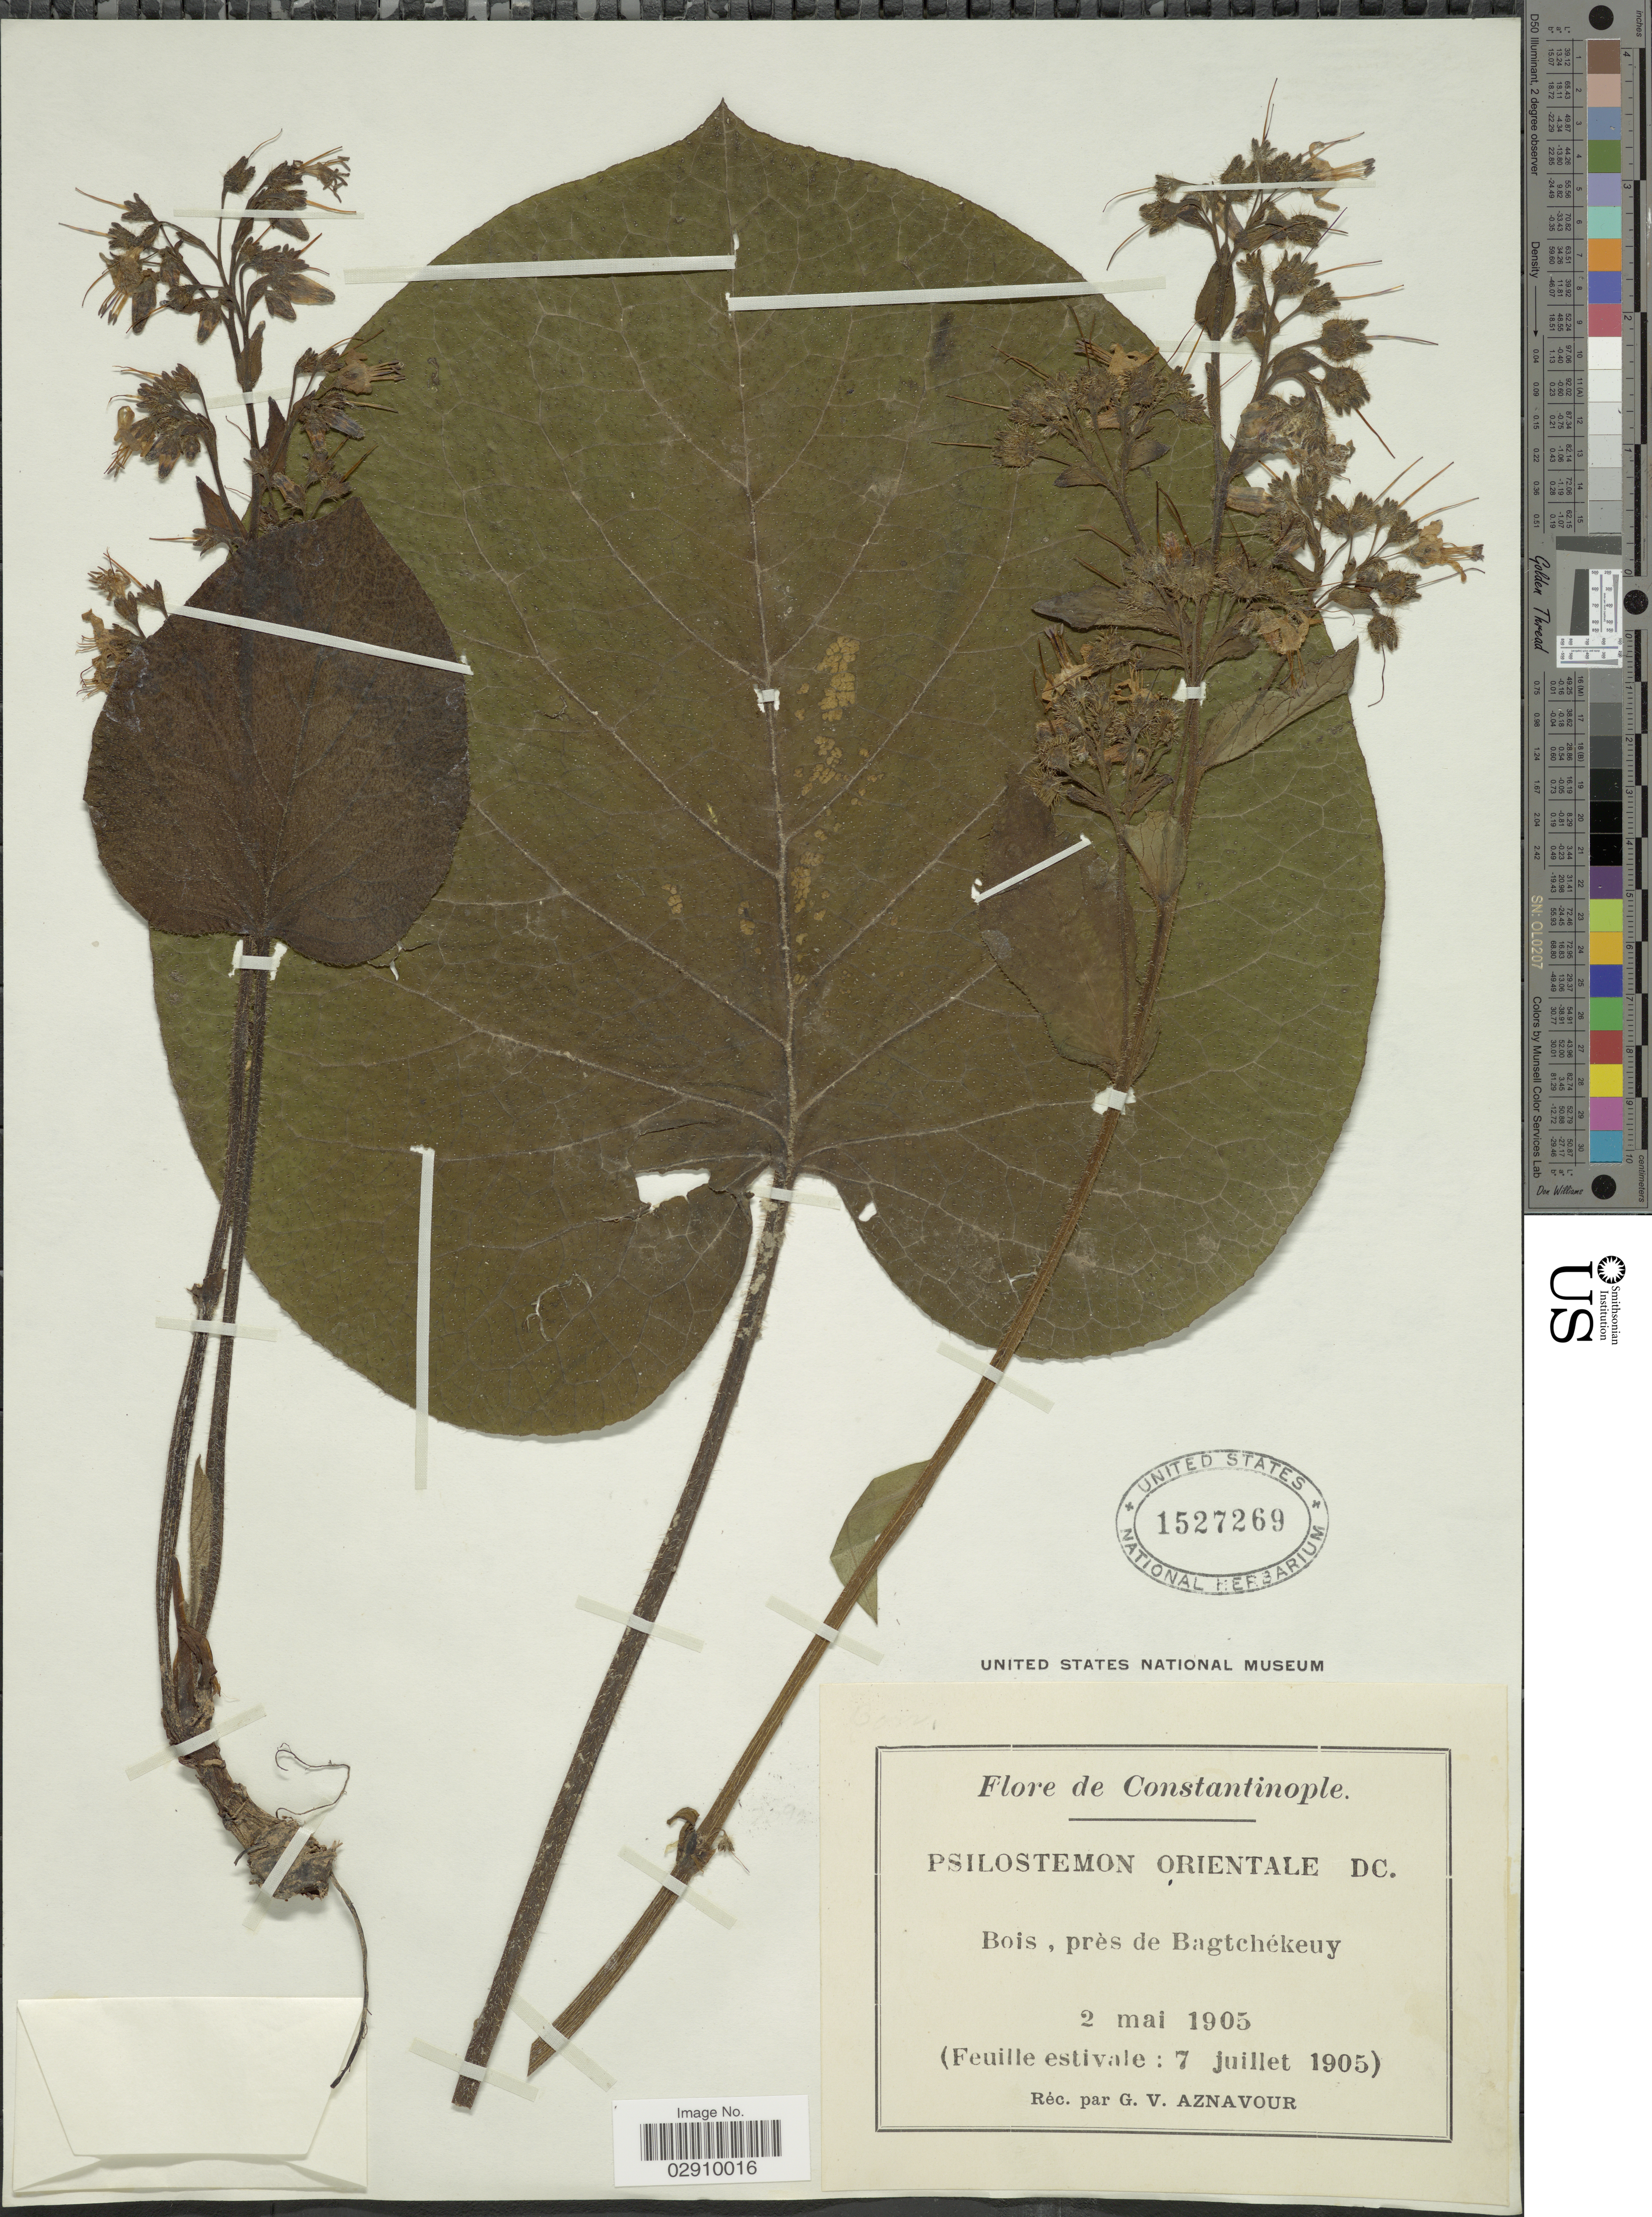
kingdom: Plantae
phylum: Tracheophyta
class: Magnoliopsida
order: Boraginales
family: Boraginaceae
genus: Trachystemon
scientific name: Trachystemon orientalis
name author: (L.) G. Don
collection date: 1905-05-02/1905-07-07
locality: Psilostemon Orientale DC., Bois, près de Bagtchékeuy.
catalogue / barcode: US 1527269